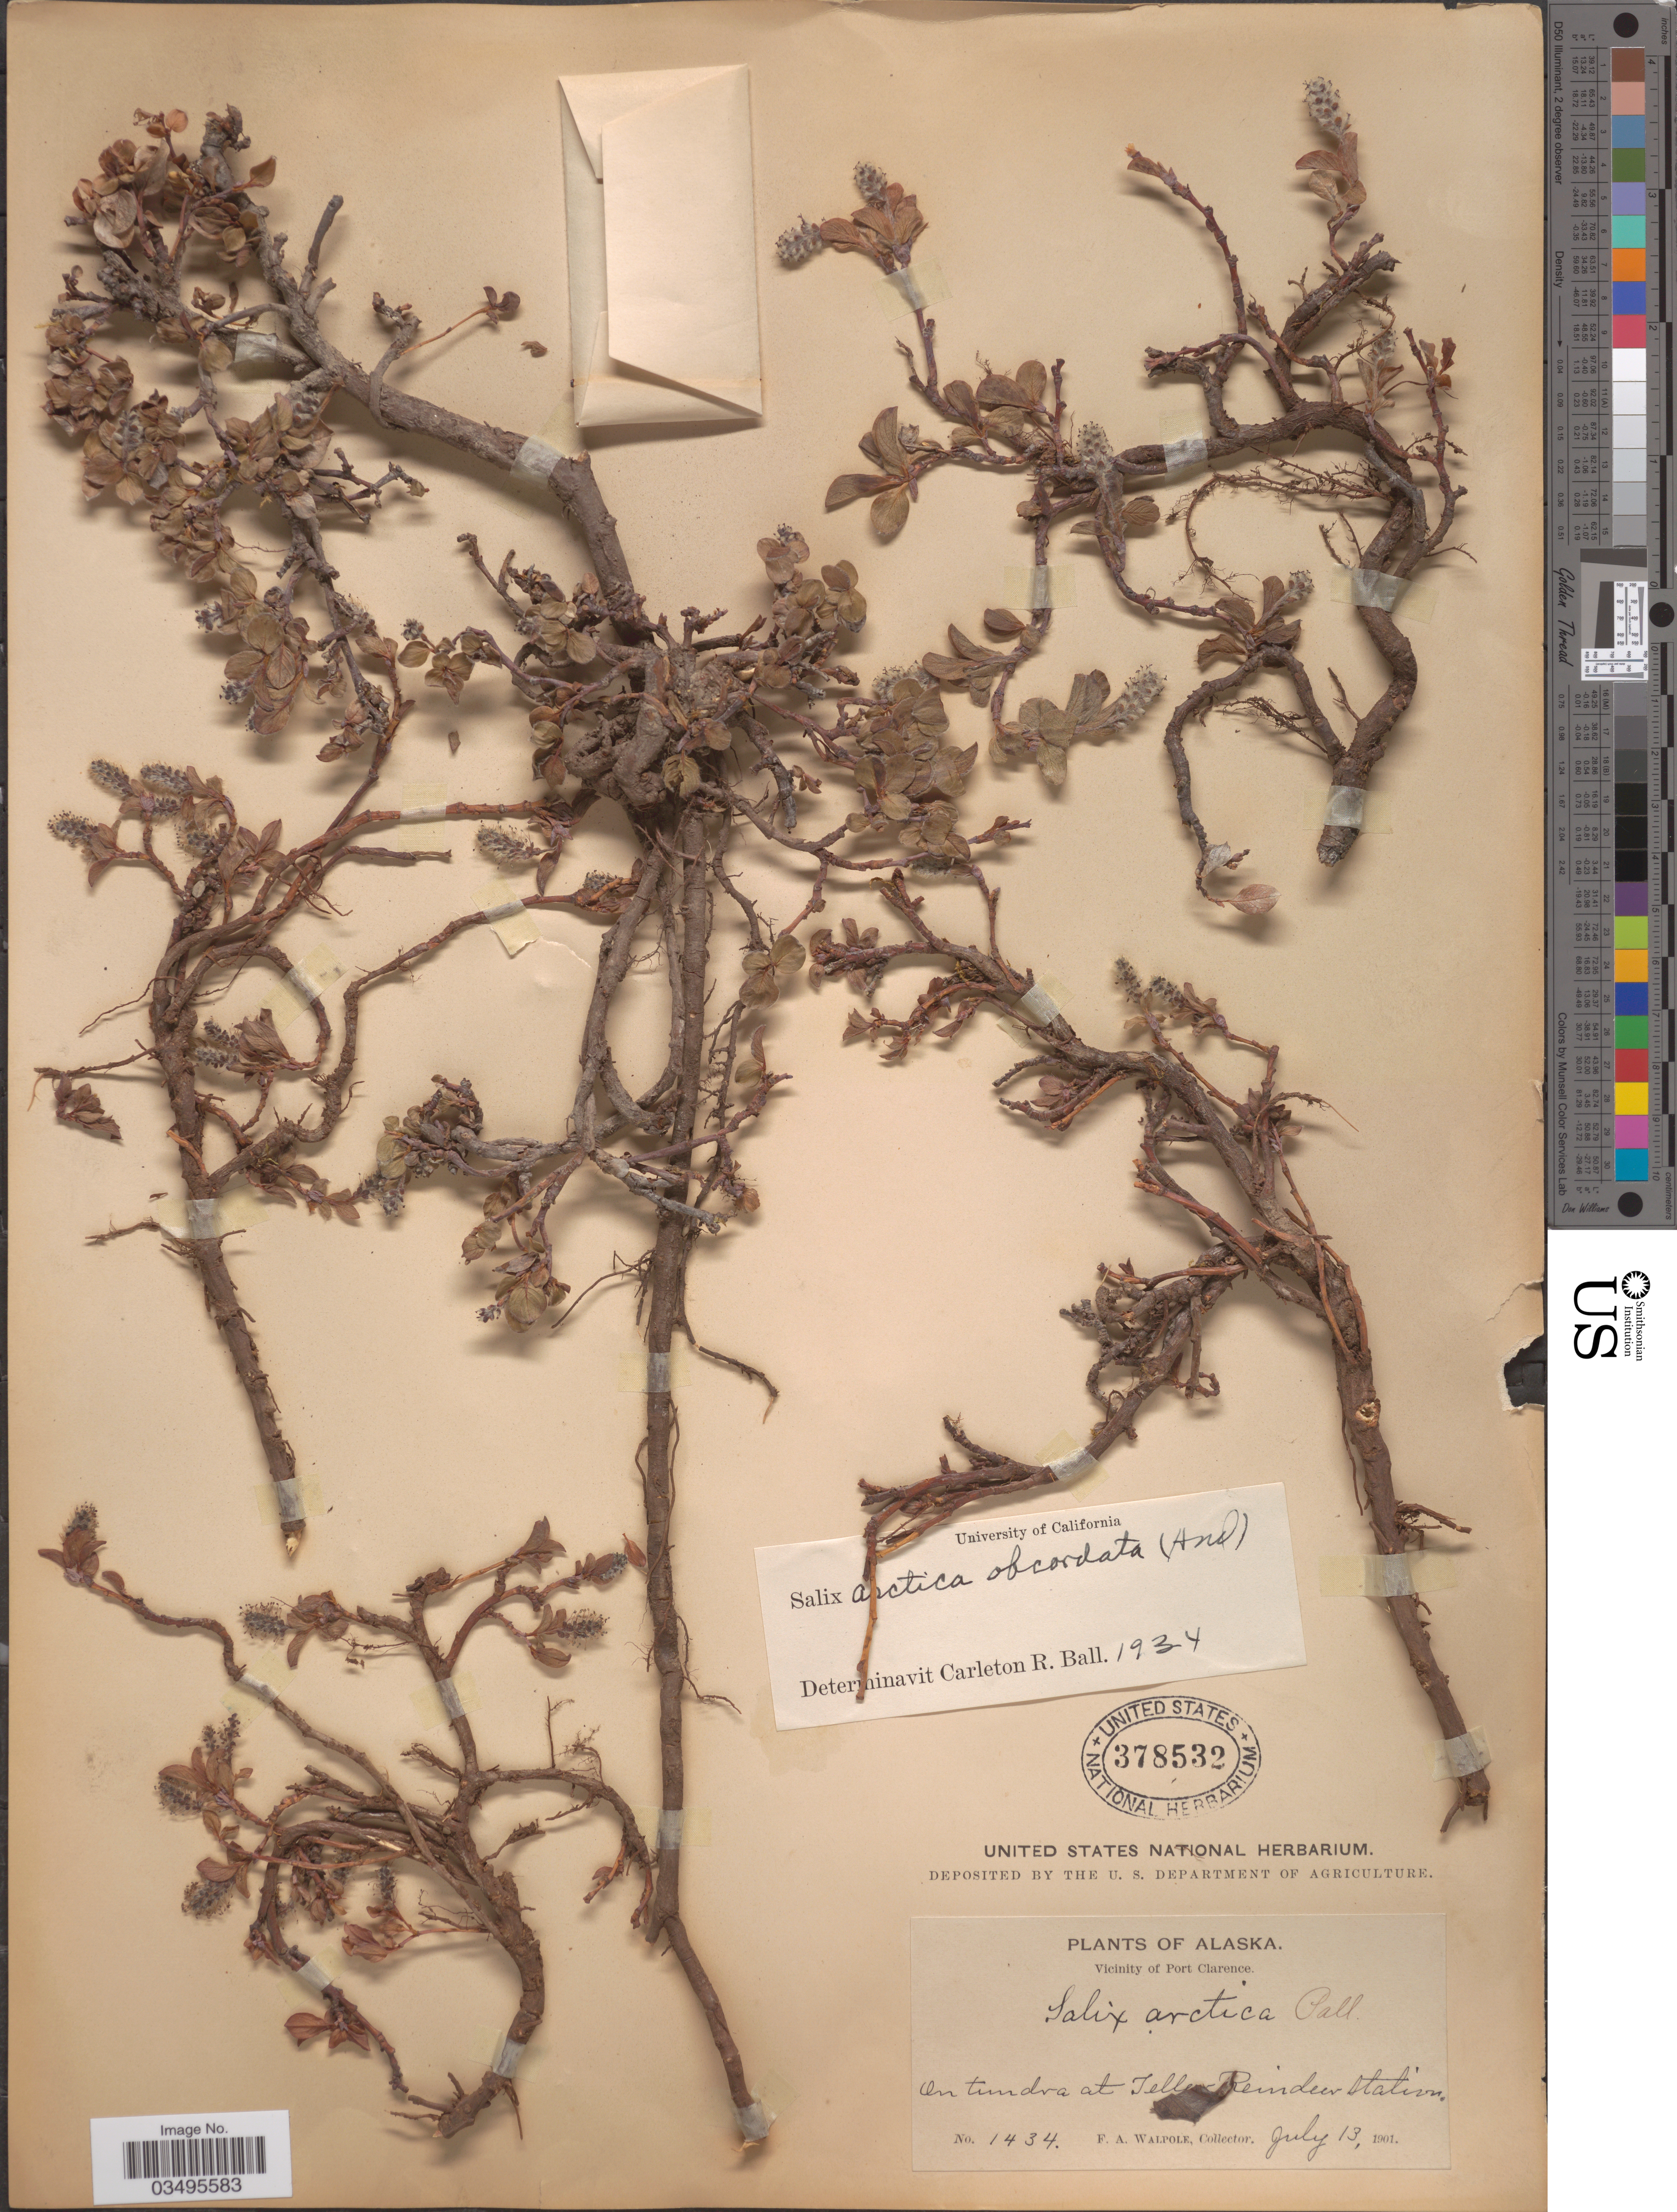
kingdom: Plantae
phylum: Tracheophyta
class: Magnoliopsida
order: Malpighiales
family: Salicaceae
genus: Salix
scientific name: Salix arctica var. obcordata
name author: (Andersson) Rydb.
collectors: F. Walpole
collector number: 1434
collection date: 1901-07-13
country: United States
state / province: Alaska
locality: Vicinity of Port Clarence. On tundra at Teller-Reindeer Station.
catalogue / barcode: US 378532